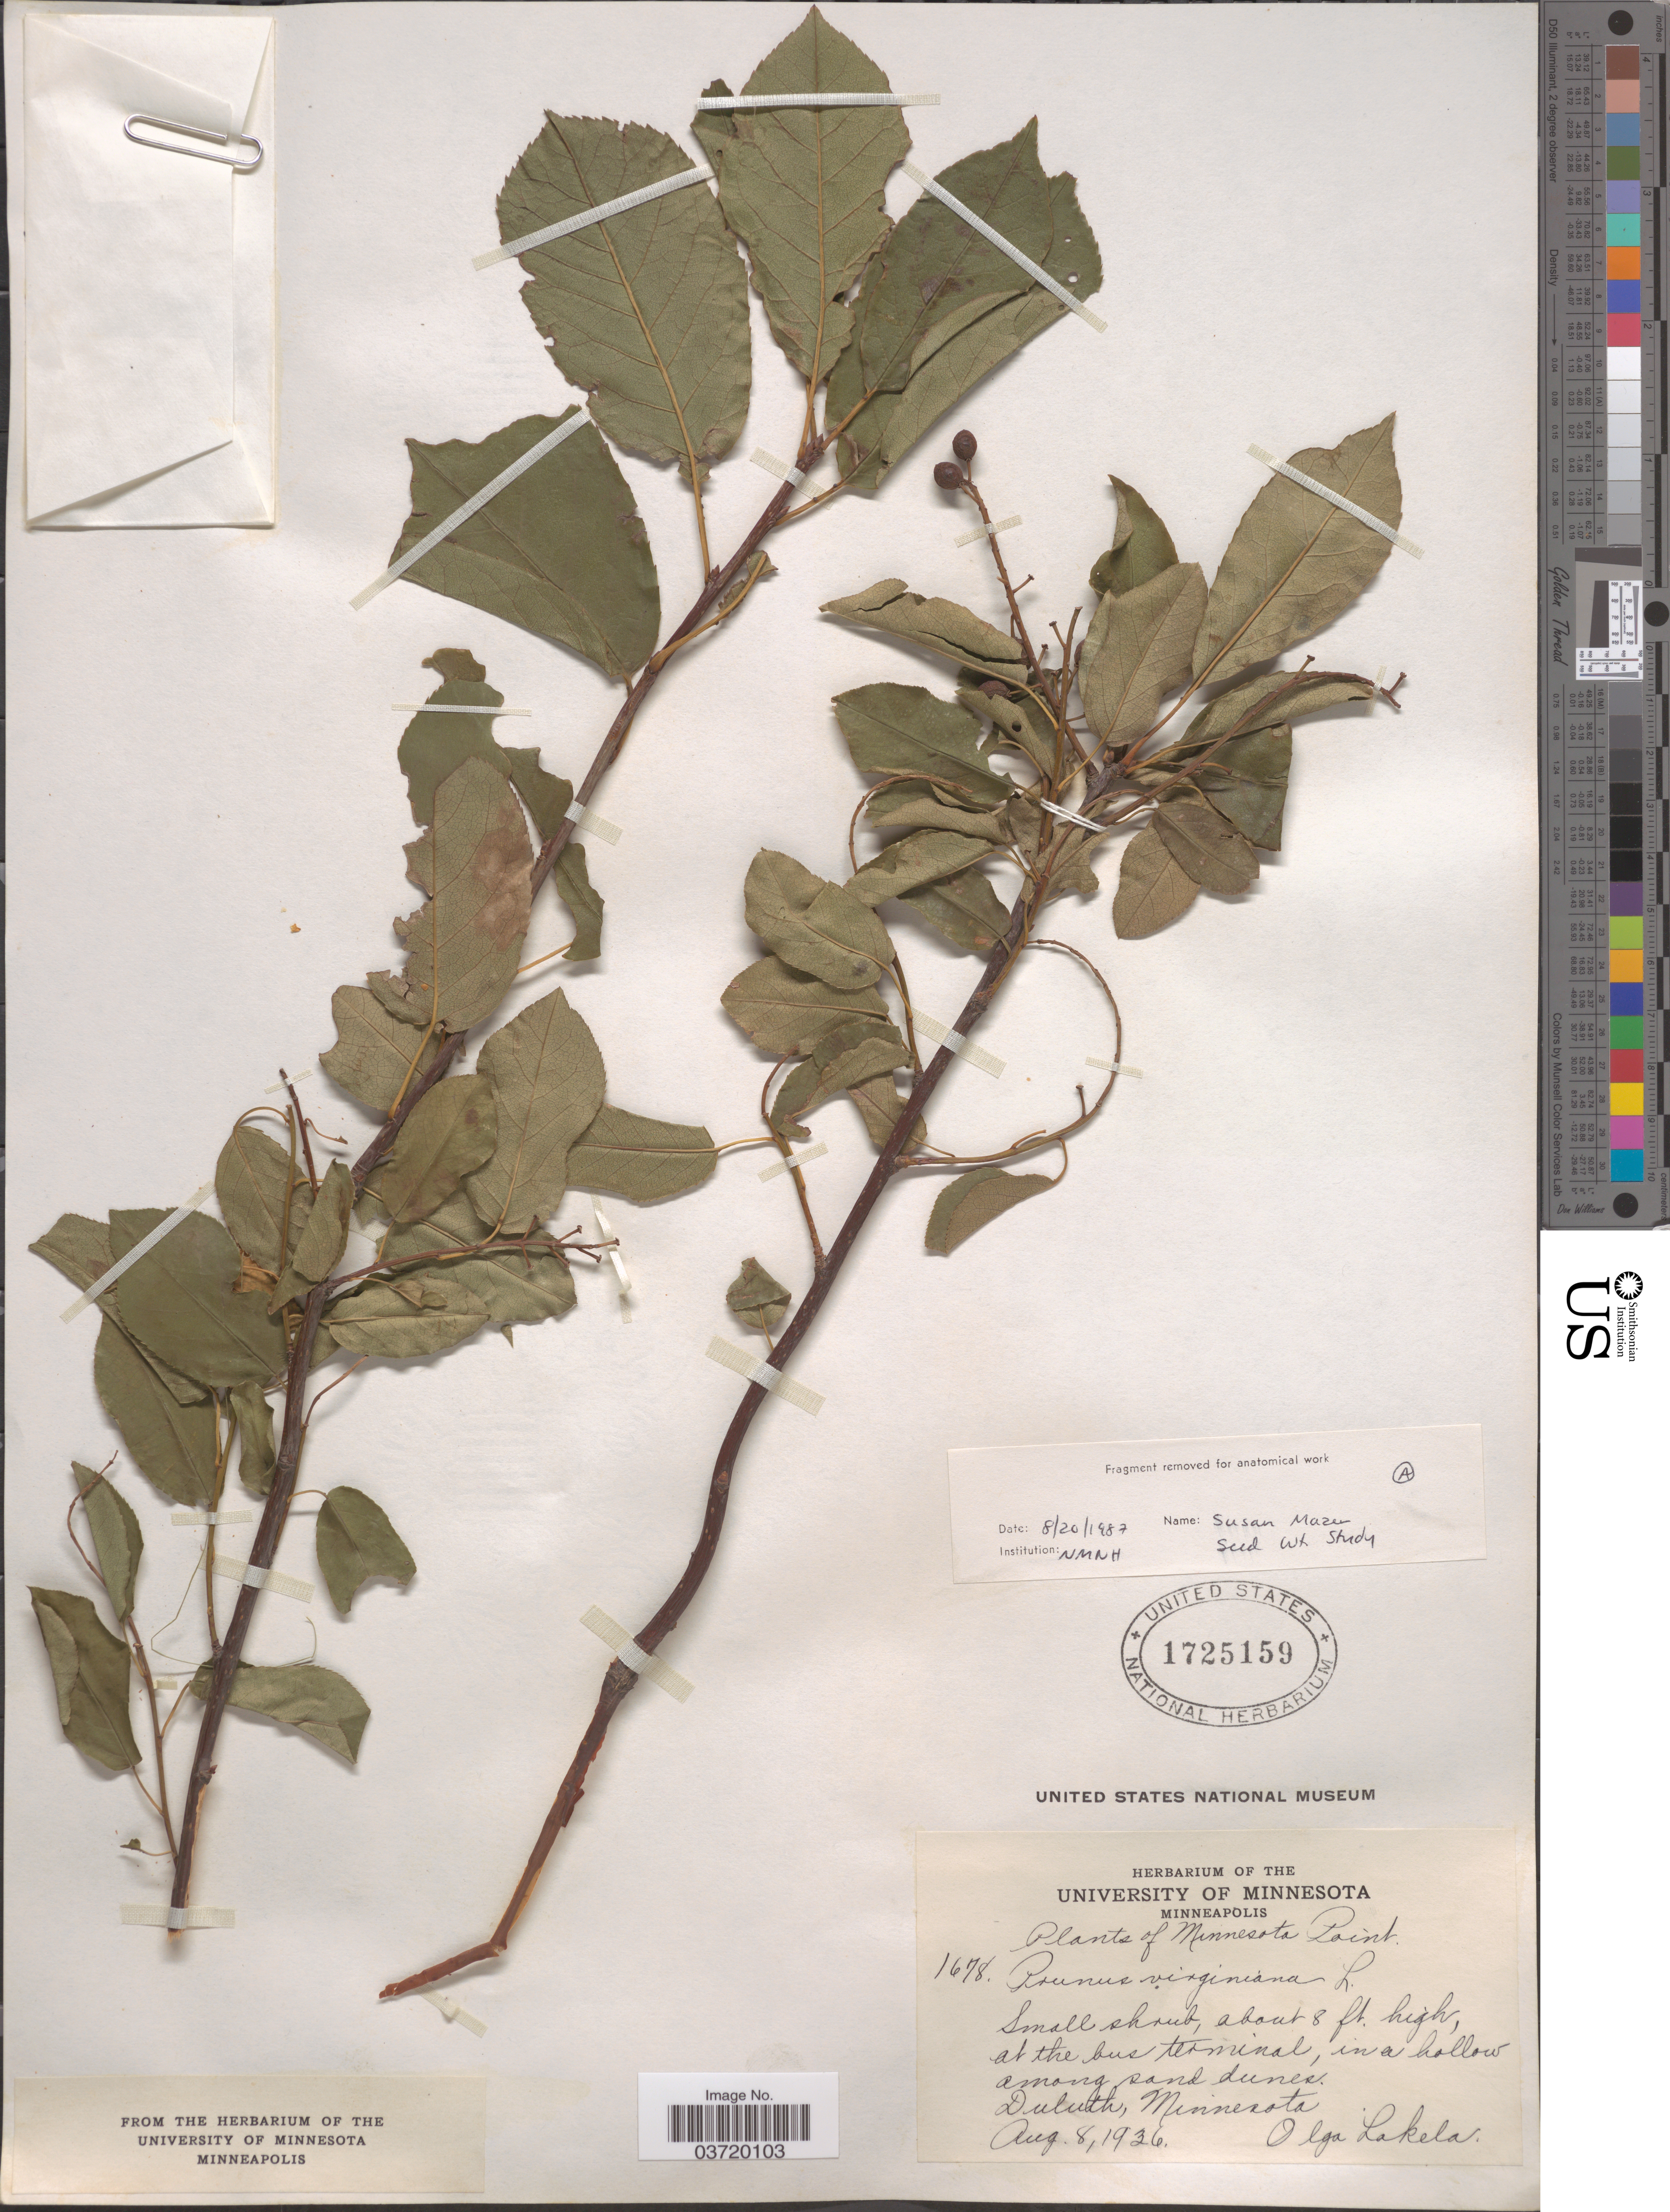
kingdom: Plantae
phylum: Tracheophyta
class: Magnoliopsida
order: Rosales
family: Rosaceae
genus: Prunus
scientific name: Prunus virginiana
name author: L.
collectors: O. K. Lakela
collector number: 1678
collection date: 1936-08-08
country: United States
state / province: Minnesota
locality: Minnesota Point. At the bus terminal, in a hollow among sand dunes. Duluth.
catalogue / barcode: US 1725159